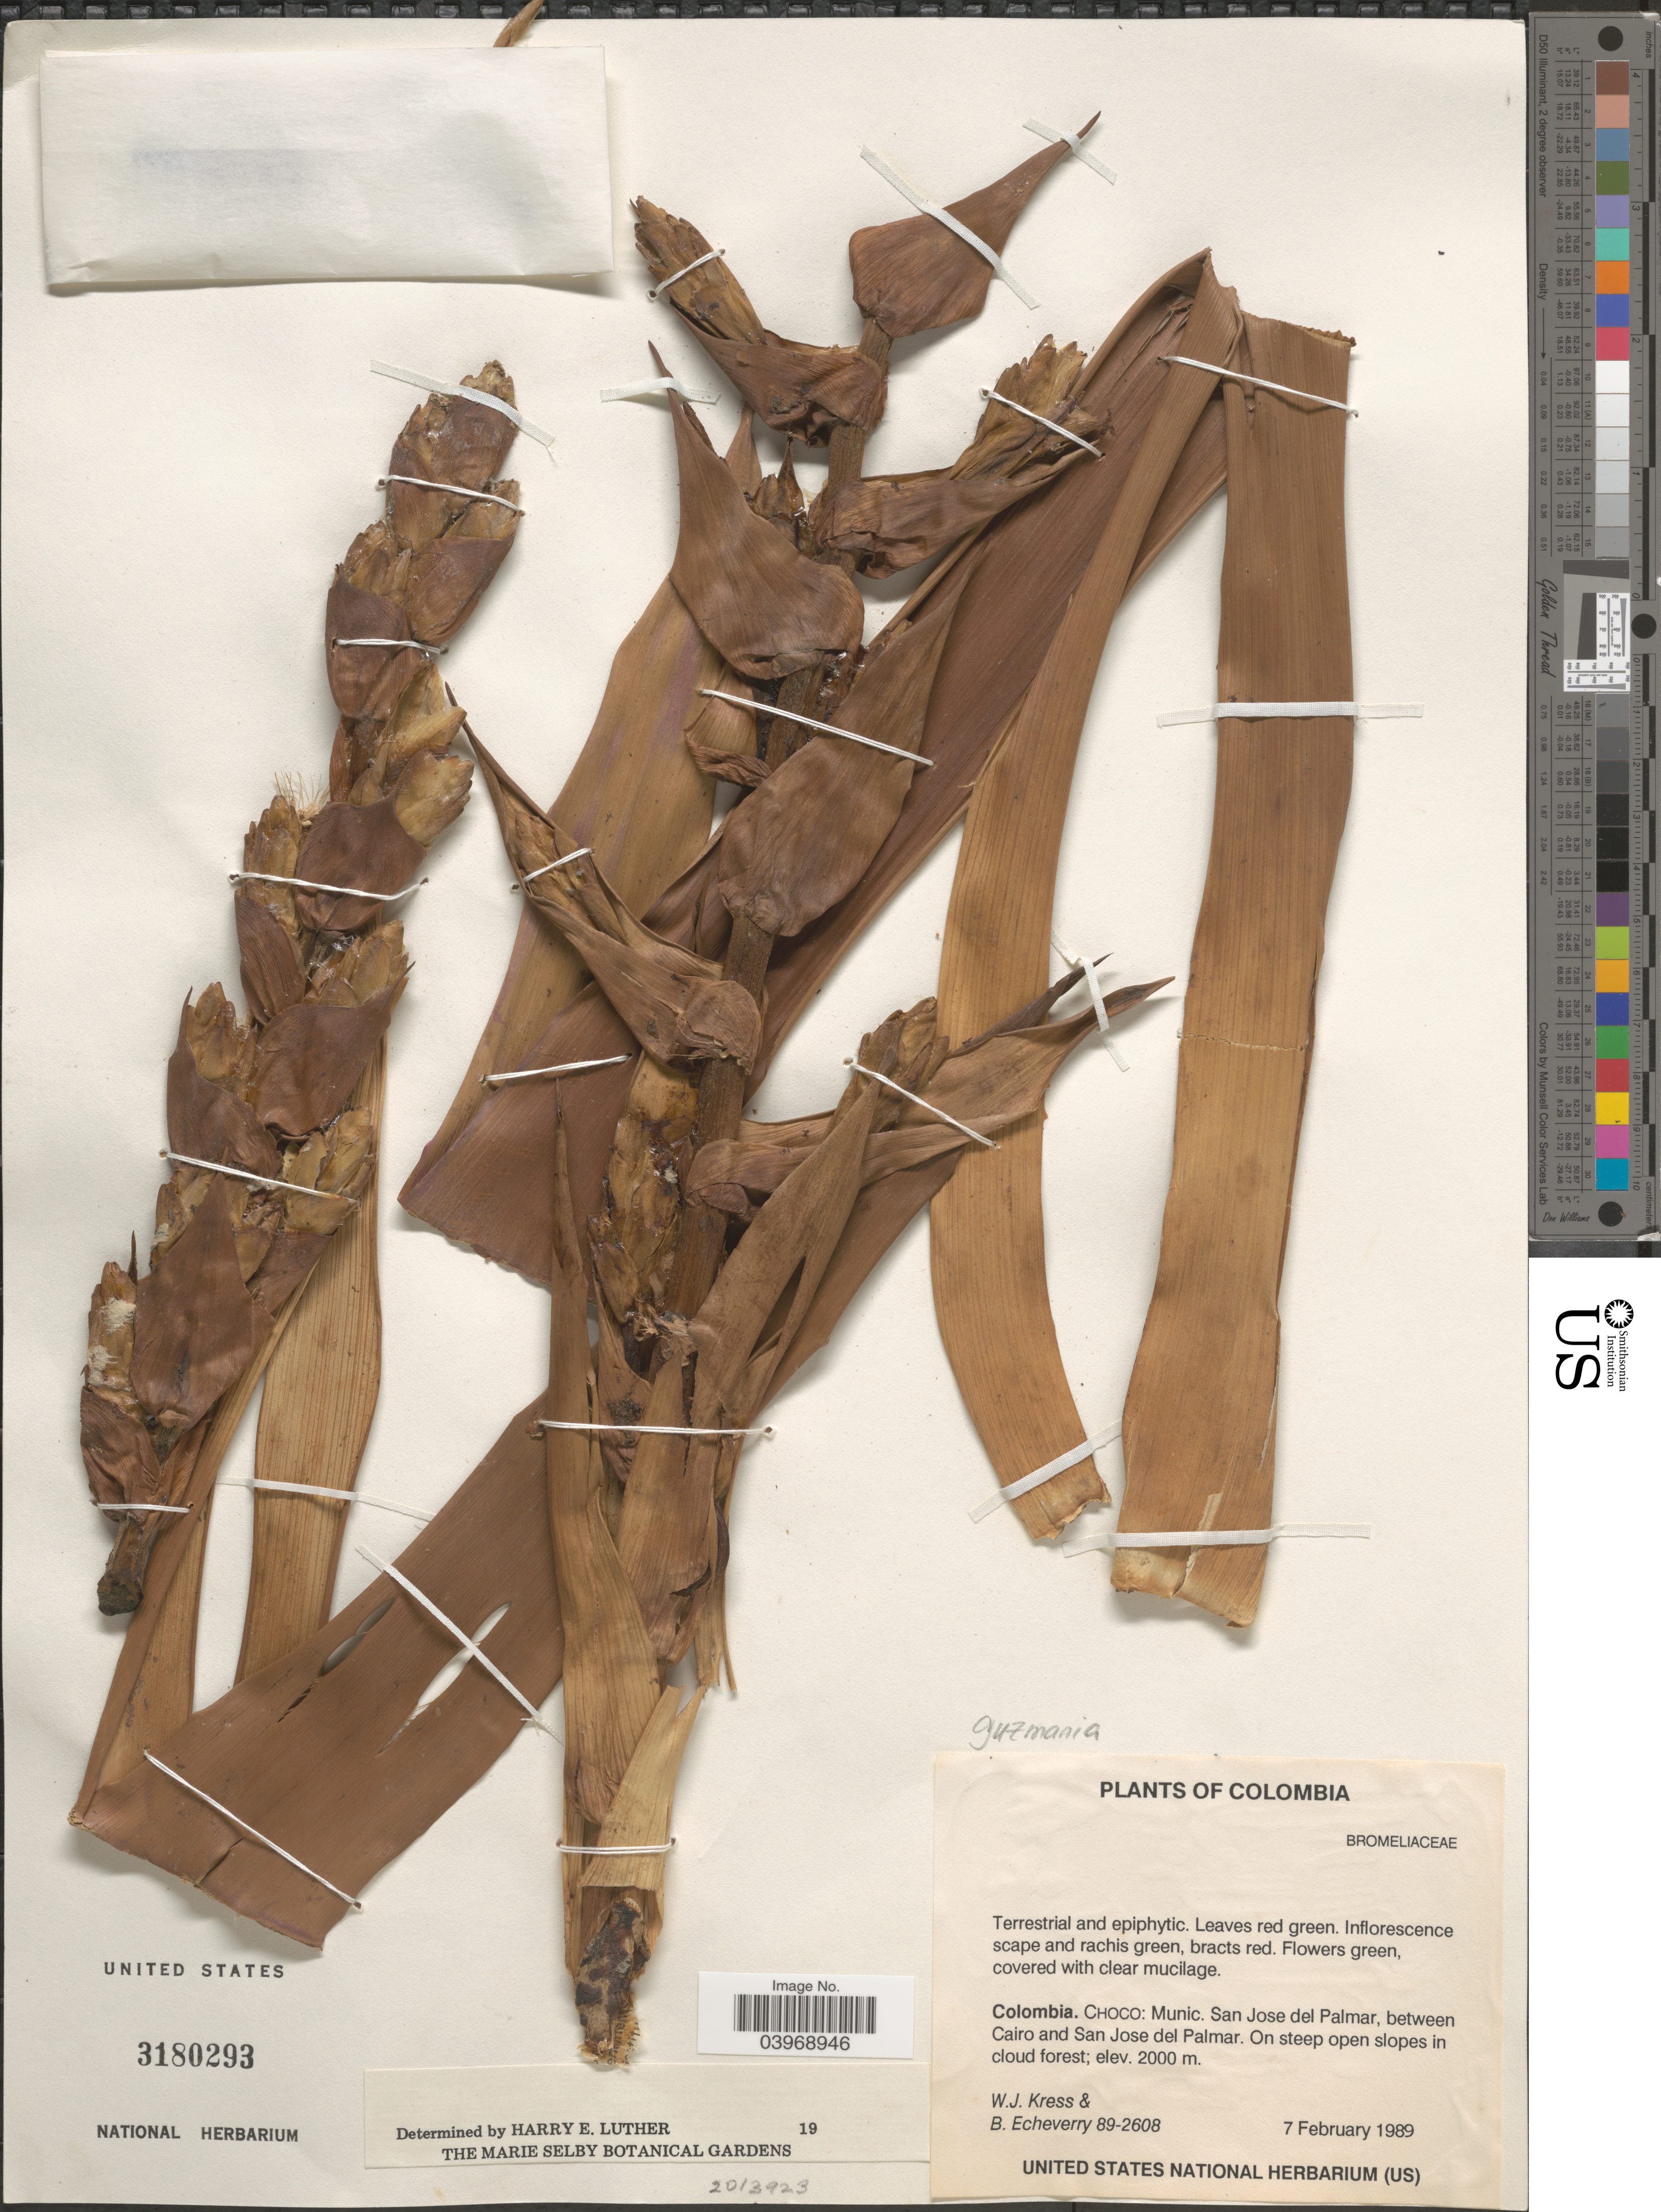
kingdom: Plantae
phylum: Tracheophyta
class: Liliopsida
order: Poales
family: Bromeliaceae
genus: Guzmania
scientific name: Guzmania sp.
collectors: W. J. Kress & B. Echeverry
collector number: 89-2608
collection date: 1989-02-07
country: Colombia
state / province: Chocó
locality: Munic. San Jose del Palmar, between Cairo and San Jose del Palmar.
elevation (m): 2000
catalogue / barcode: US 3180293